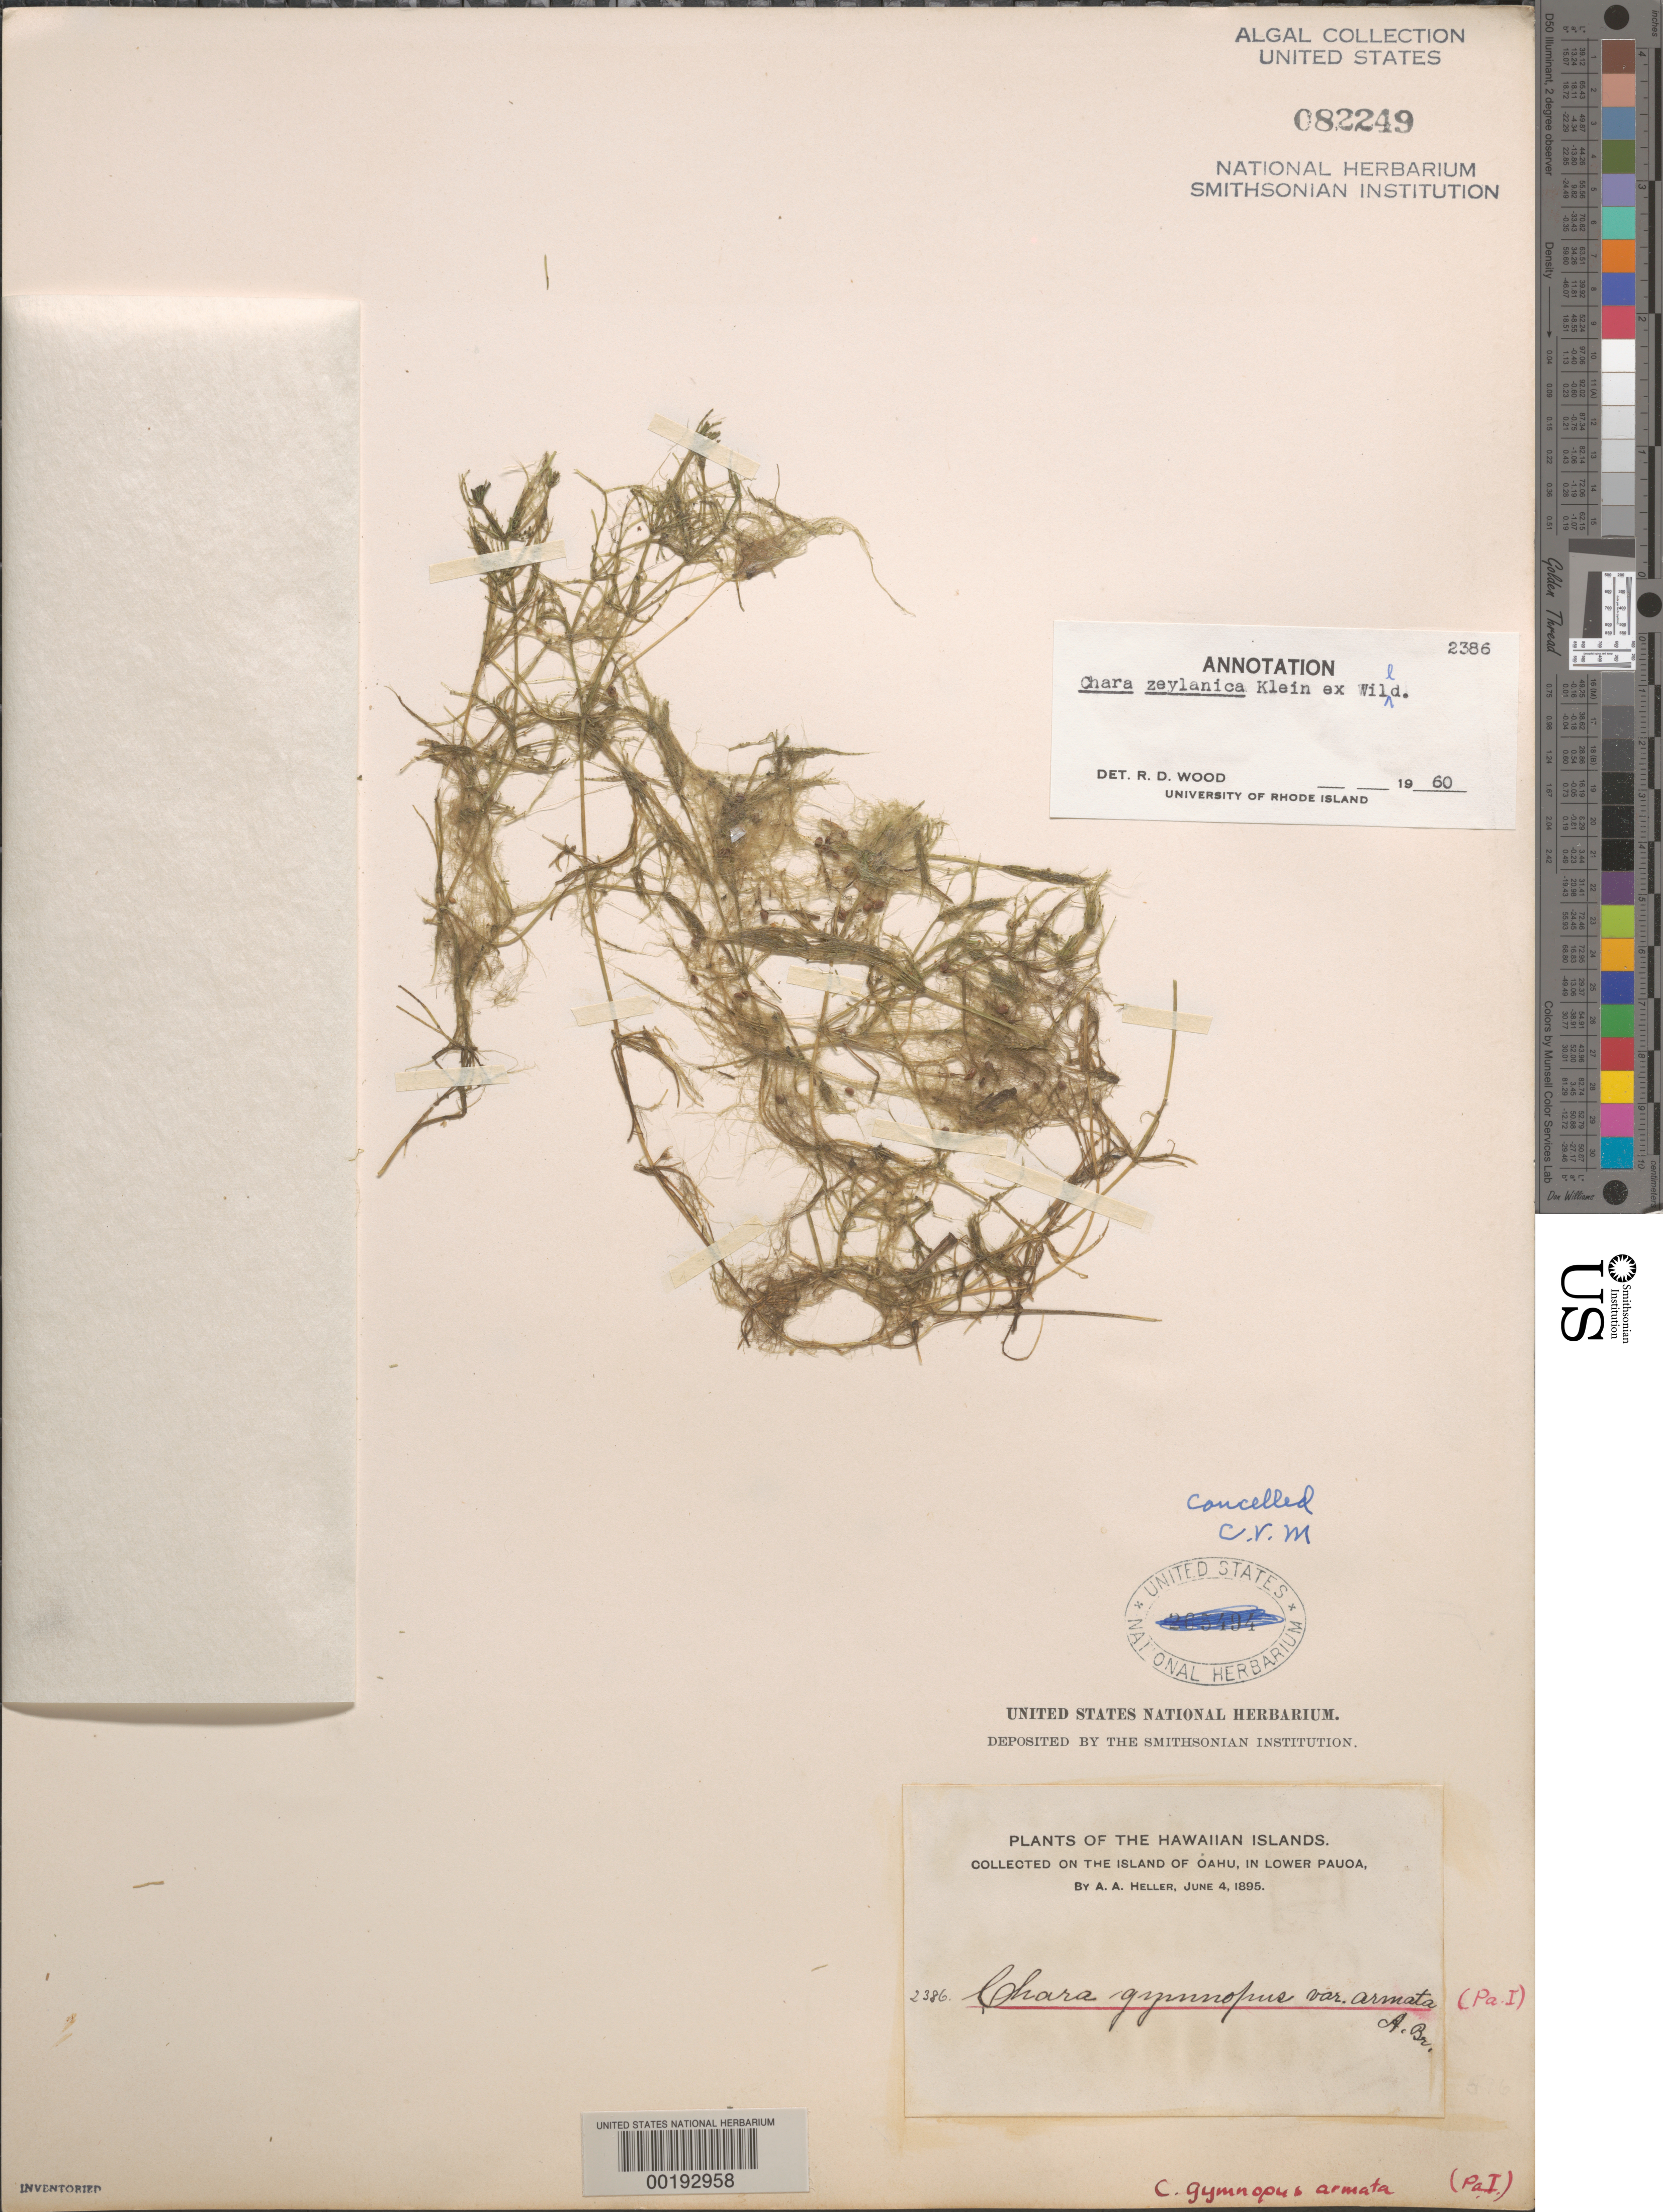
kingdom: Plantae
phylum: Charophyta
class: Charophyceae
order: Charales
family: Characeae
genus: Chara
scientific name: Chara zeylanica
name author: J.G. Klein ex Willd.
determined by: Wood, R. D.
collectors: A. A. Heller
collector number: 2386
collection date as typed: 04 Jun 1895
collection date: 1895-06-04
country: United States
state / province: Hawaii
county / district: Honolulu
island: Oahu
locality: Lower Pauoa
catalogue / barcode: US 82249